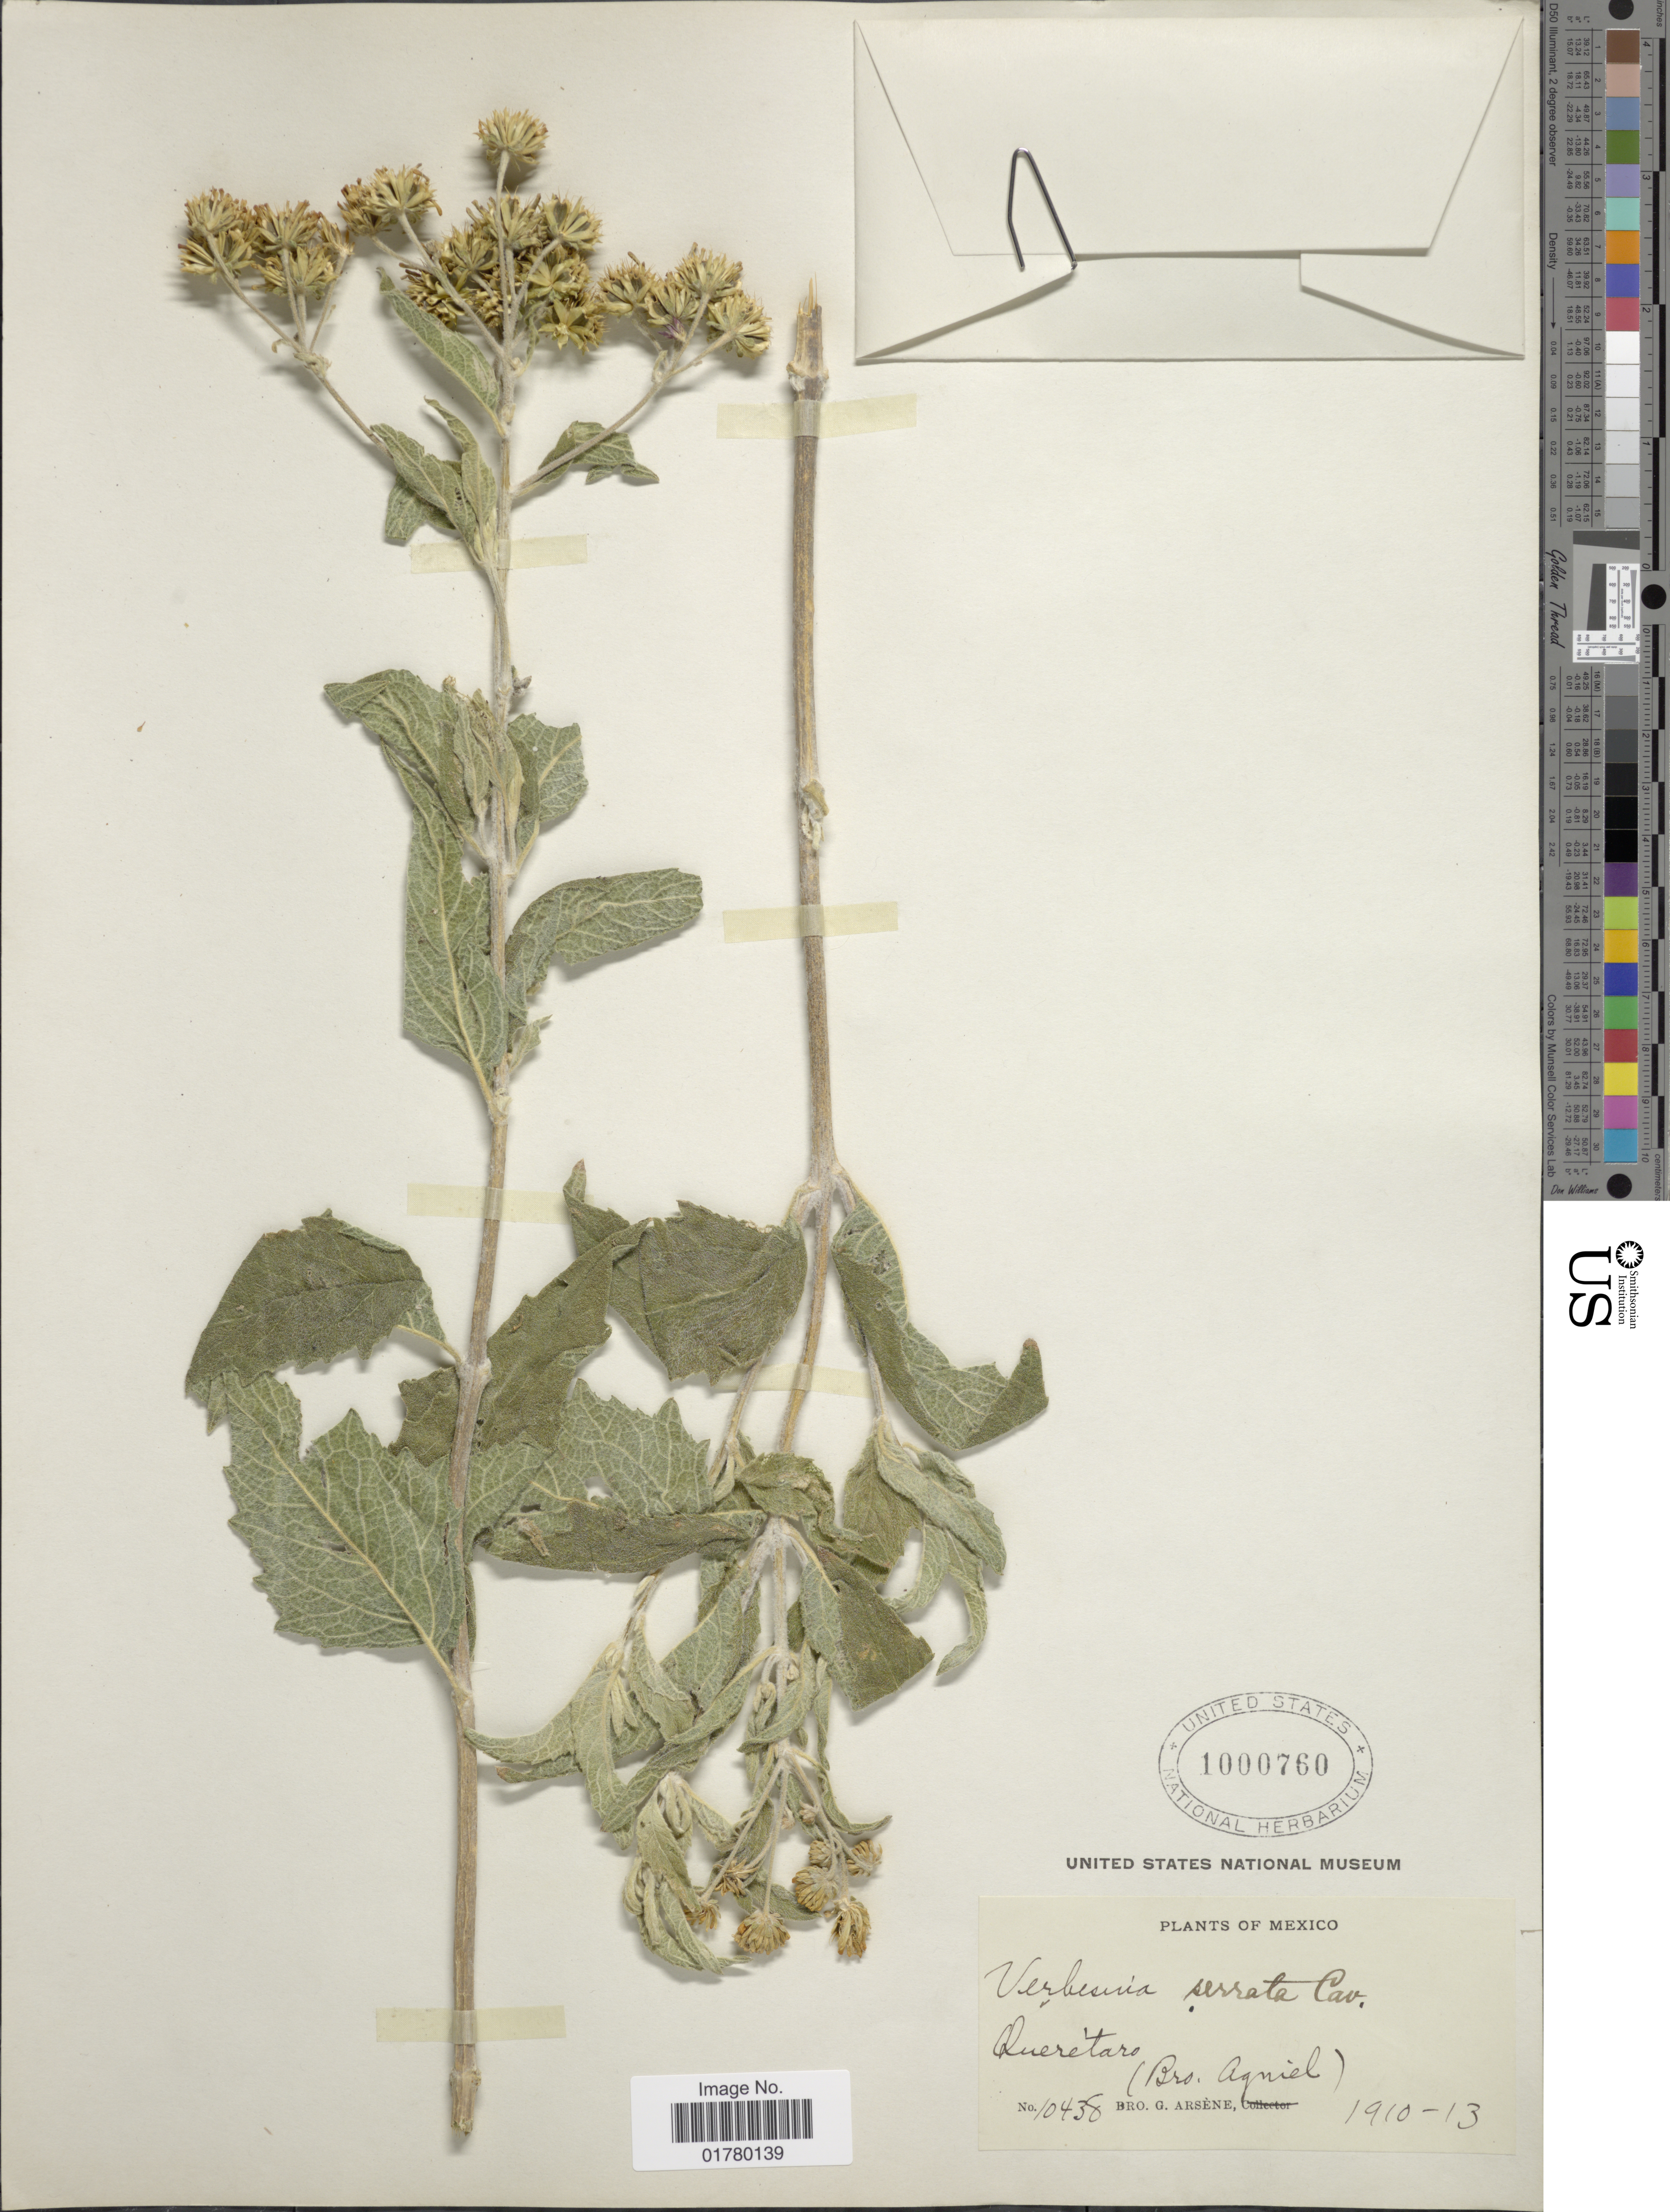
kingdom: Plantae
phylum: Tracheophyta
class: Magnoliopsida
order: Asterales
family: Asteraceae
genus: Verbesina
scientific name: Verbesina serrata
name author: Cav.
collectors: Bro. Agniel & Bro. G. Arsène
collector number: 10438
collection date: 1910/1913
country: Mexico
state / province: Querétaro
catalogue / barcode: US 1000760